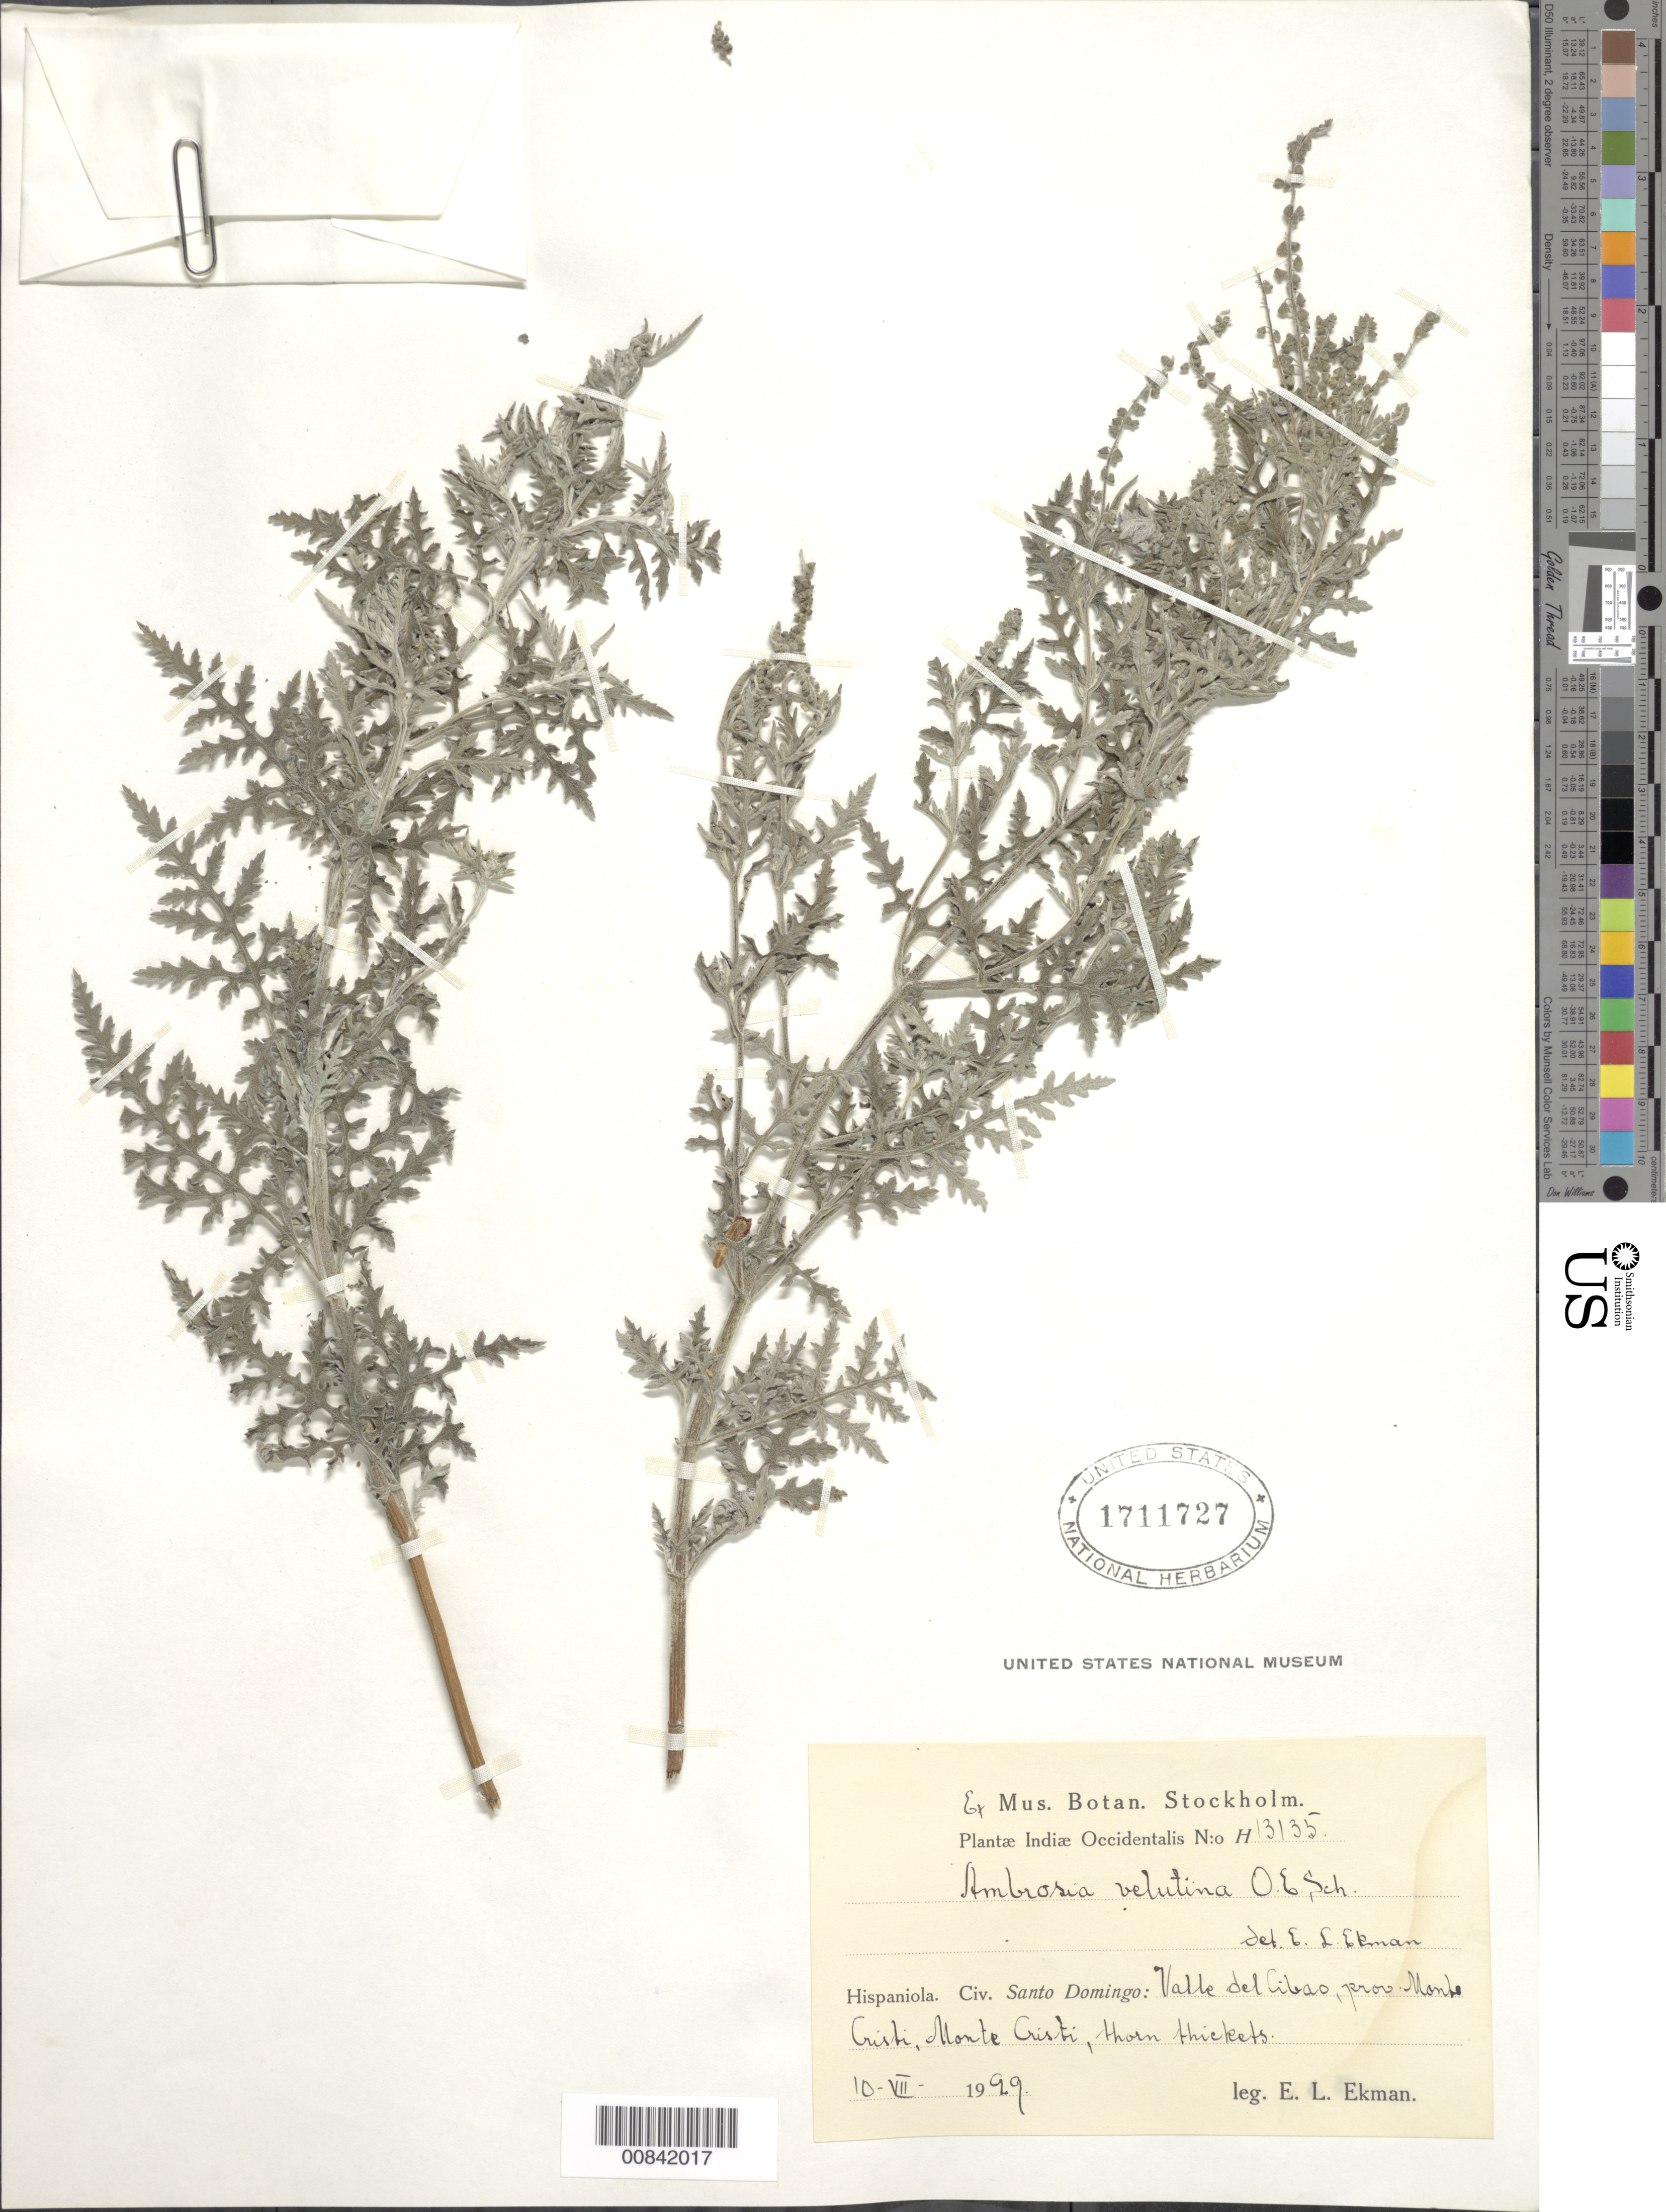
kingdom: Plantae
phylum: Tracheophyta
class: Magnoliopsida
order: Asterales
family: Asteraceae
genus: Ambrosia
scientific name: Ambrosia velutina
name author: O.E. Schulz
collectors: E. L. Ekman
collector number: H 13135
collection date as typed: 10 Jul 1929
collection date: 1929-07-10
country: Dominican Republic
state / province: Monte Cristi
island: Hispaniola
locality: Valle del Cibao, Monte Cristi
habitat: Thorn thickets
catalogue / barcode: US 1711727